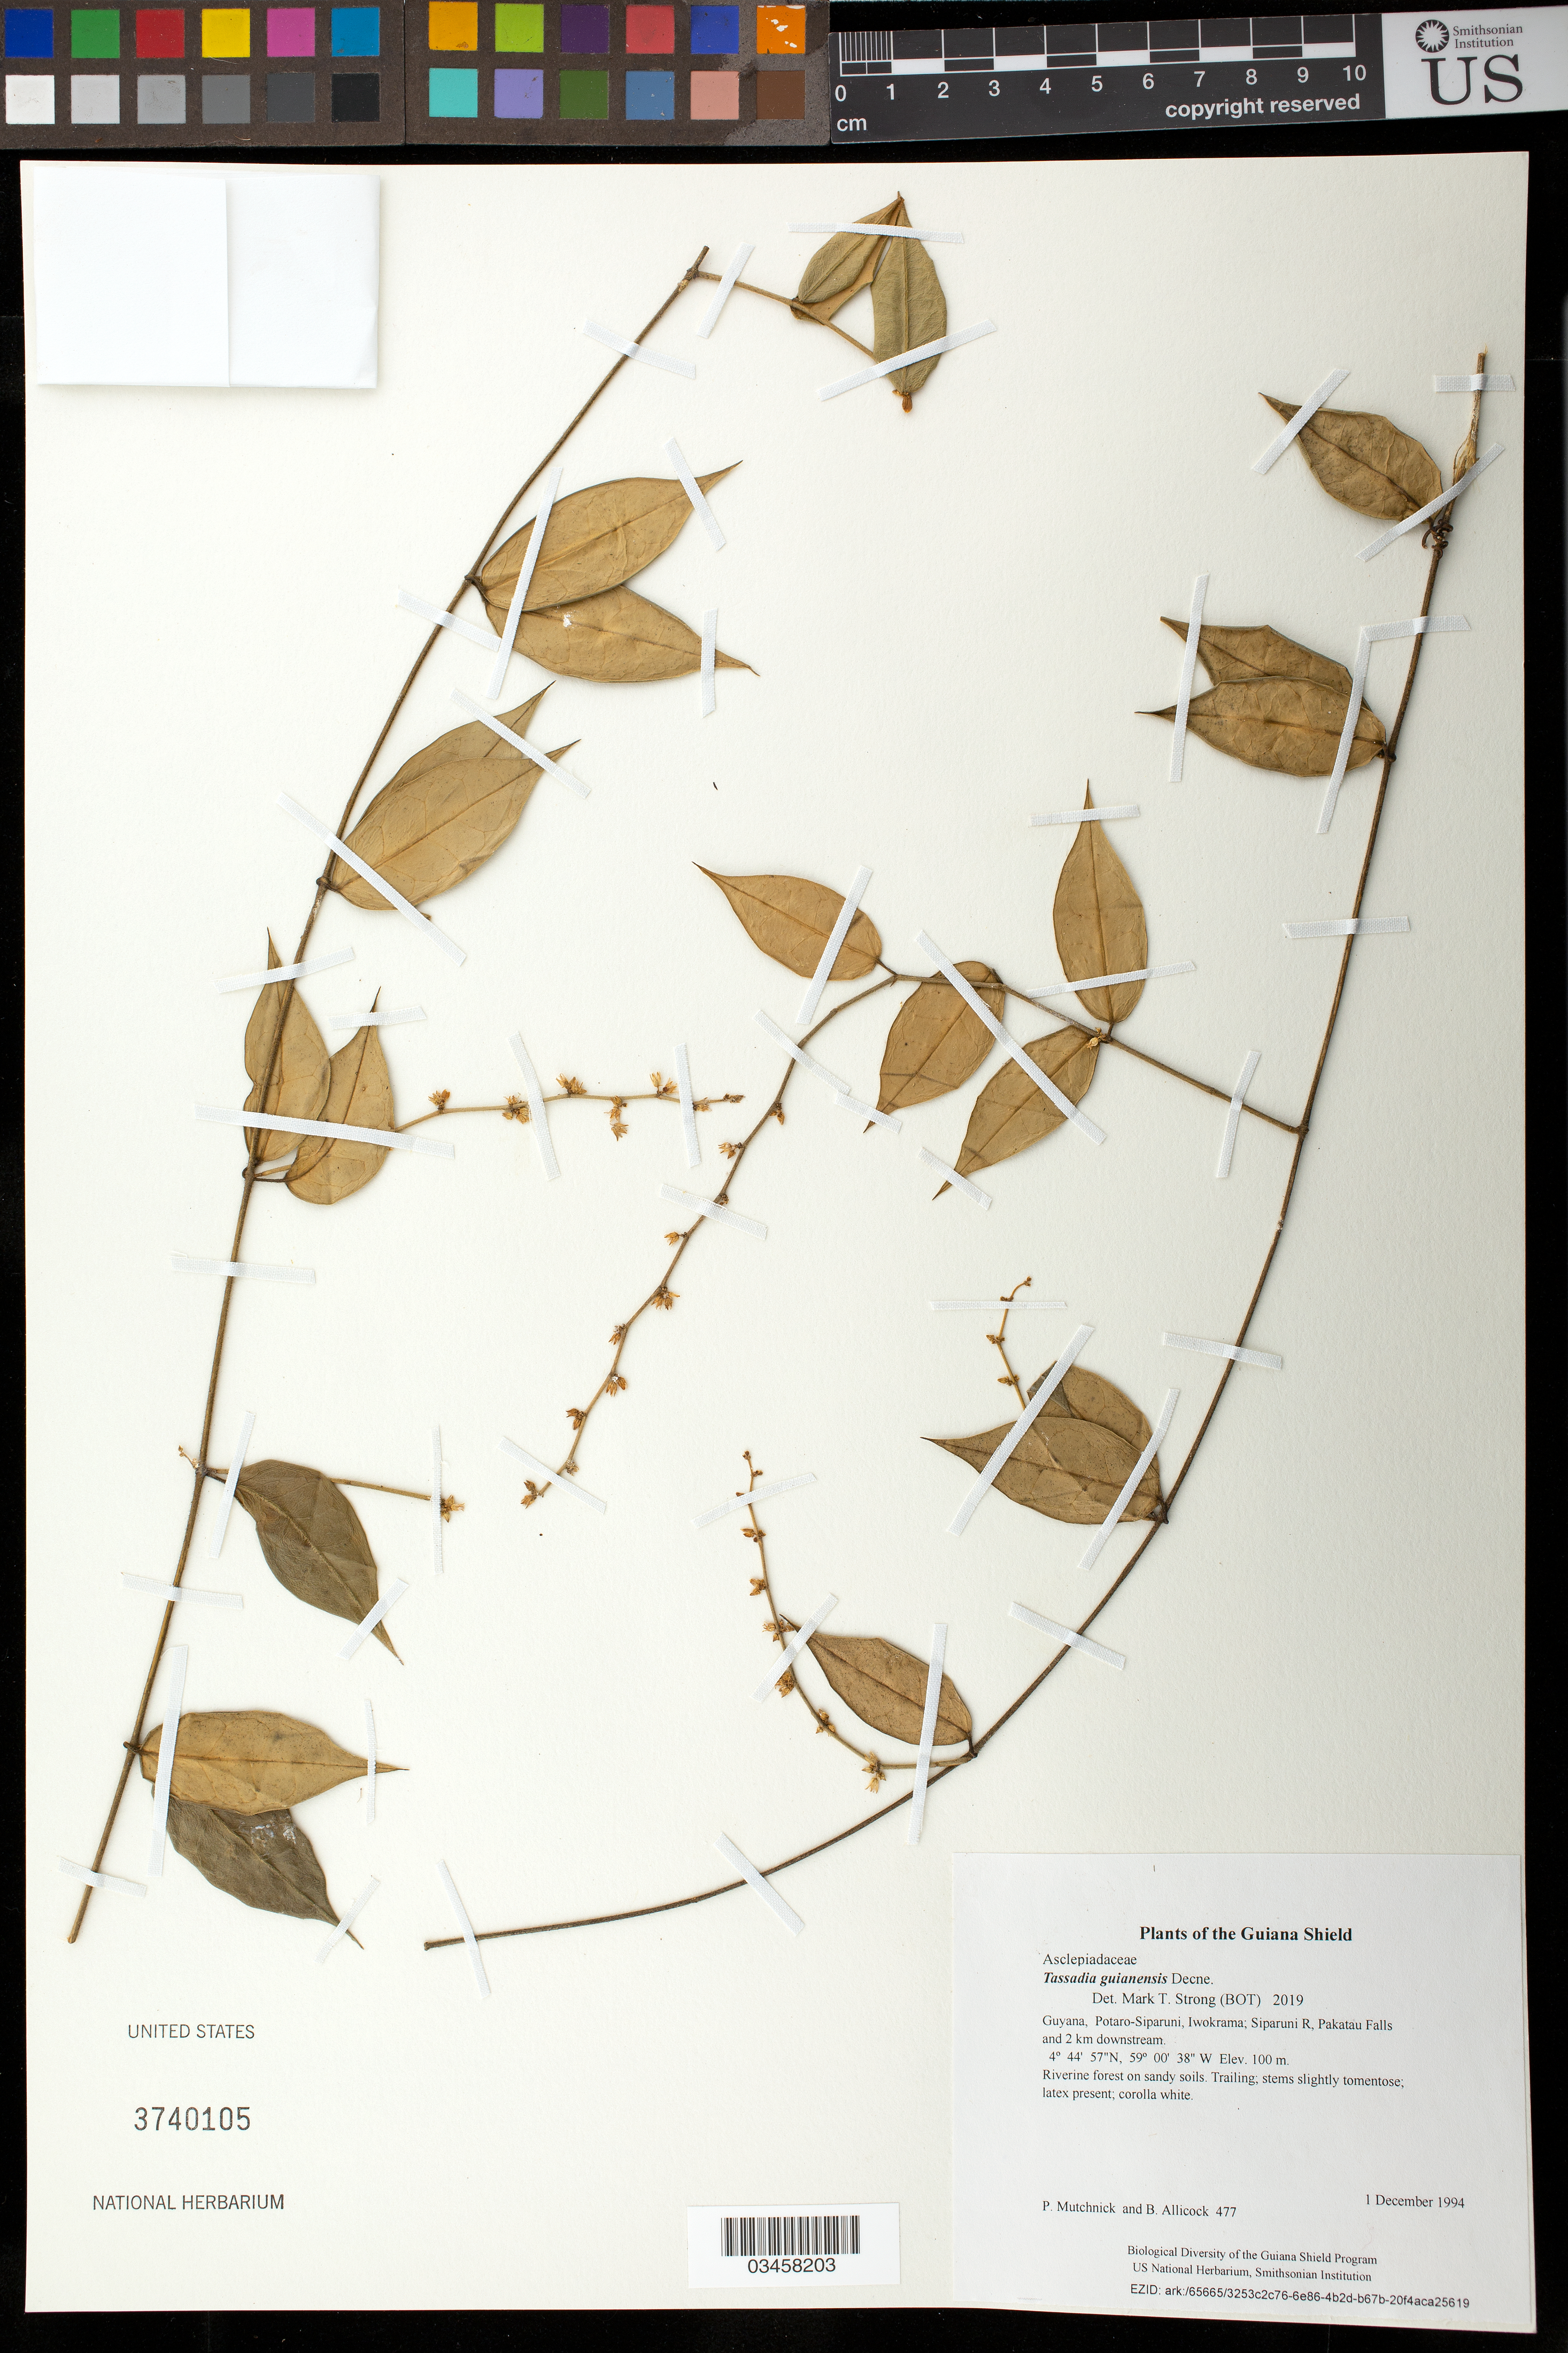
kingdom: Plantae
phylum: Tracheophyta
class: Magnoliopsida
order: Gentianales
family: Apocynaceae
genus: Tassadia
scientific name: Tassadia guianensis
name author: Decne.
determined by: Strong, Mark T., (BOT), Smithsonian Institution - National Museum of Natural History (UNITED STATES)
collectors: P. Mutchnick & B. Allicock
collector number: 477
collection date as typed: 1 December 1994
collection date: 1994-12-01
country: Guyana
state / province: Potaro-Siparuni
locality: Iwokrama; Siparuni R, Pakatau Falls and 2 km downstream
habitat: Riverine forest on sandy soils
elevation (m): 100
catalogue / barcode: US 3740105